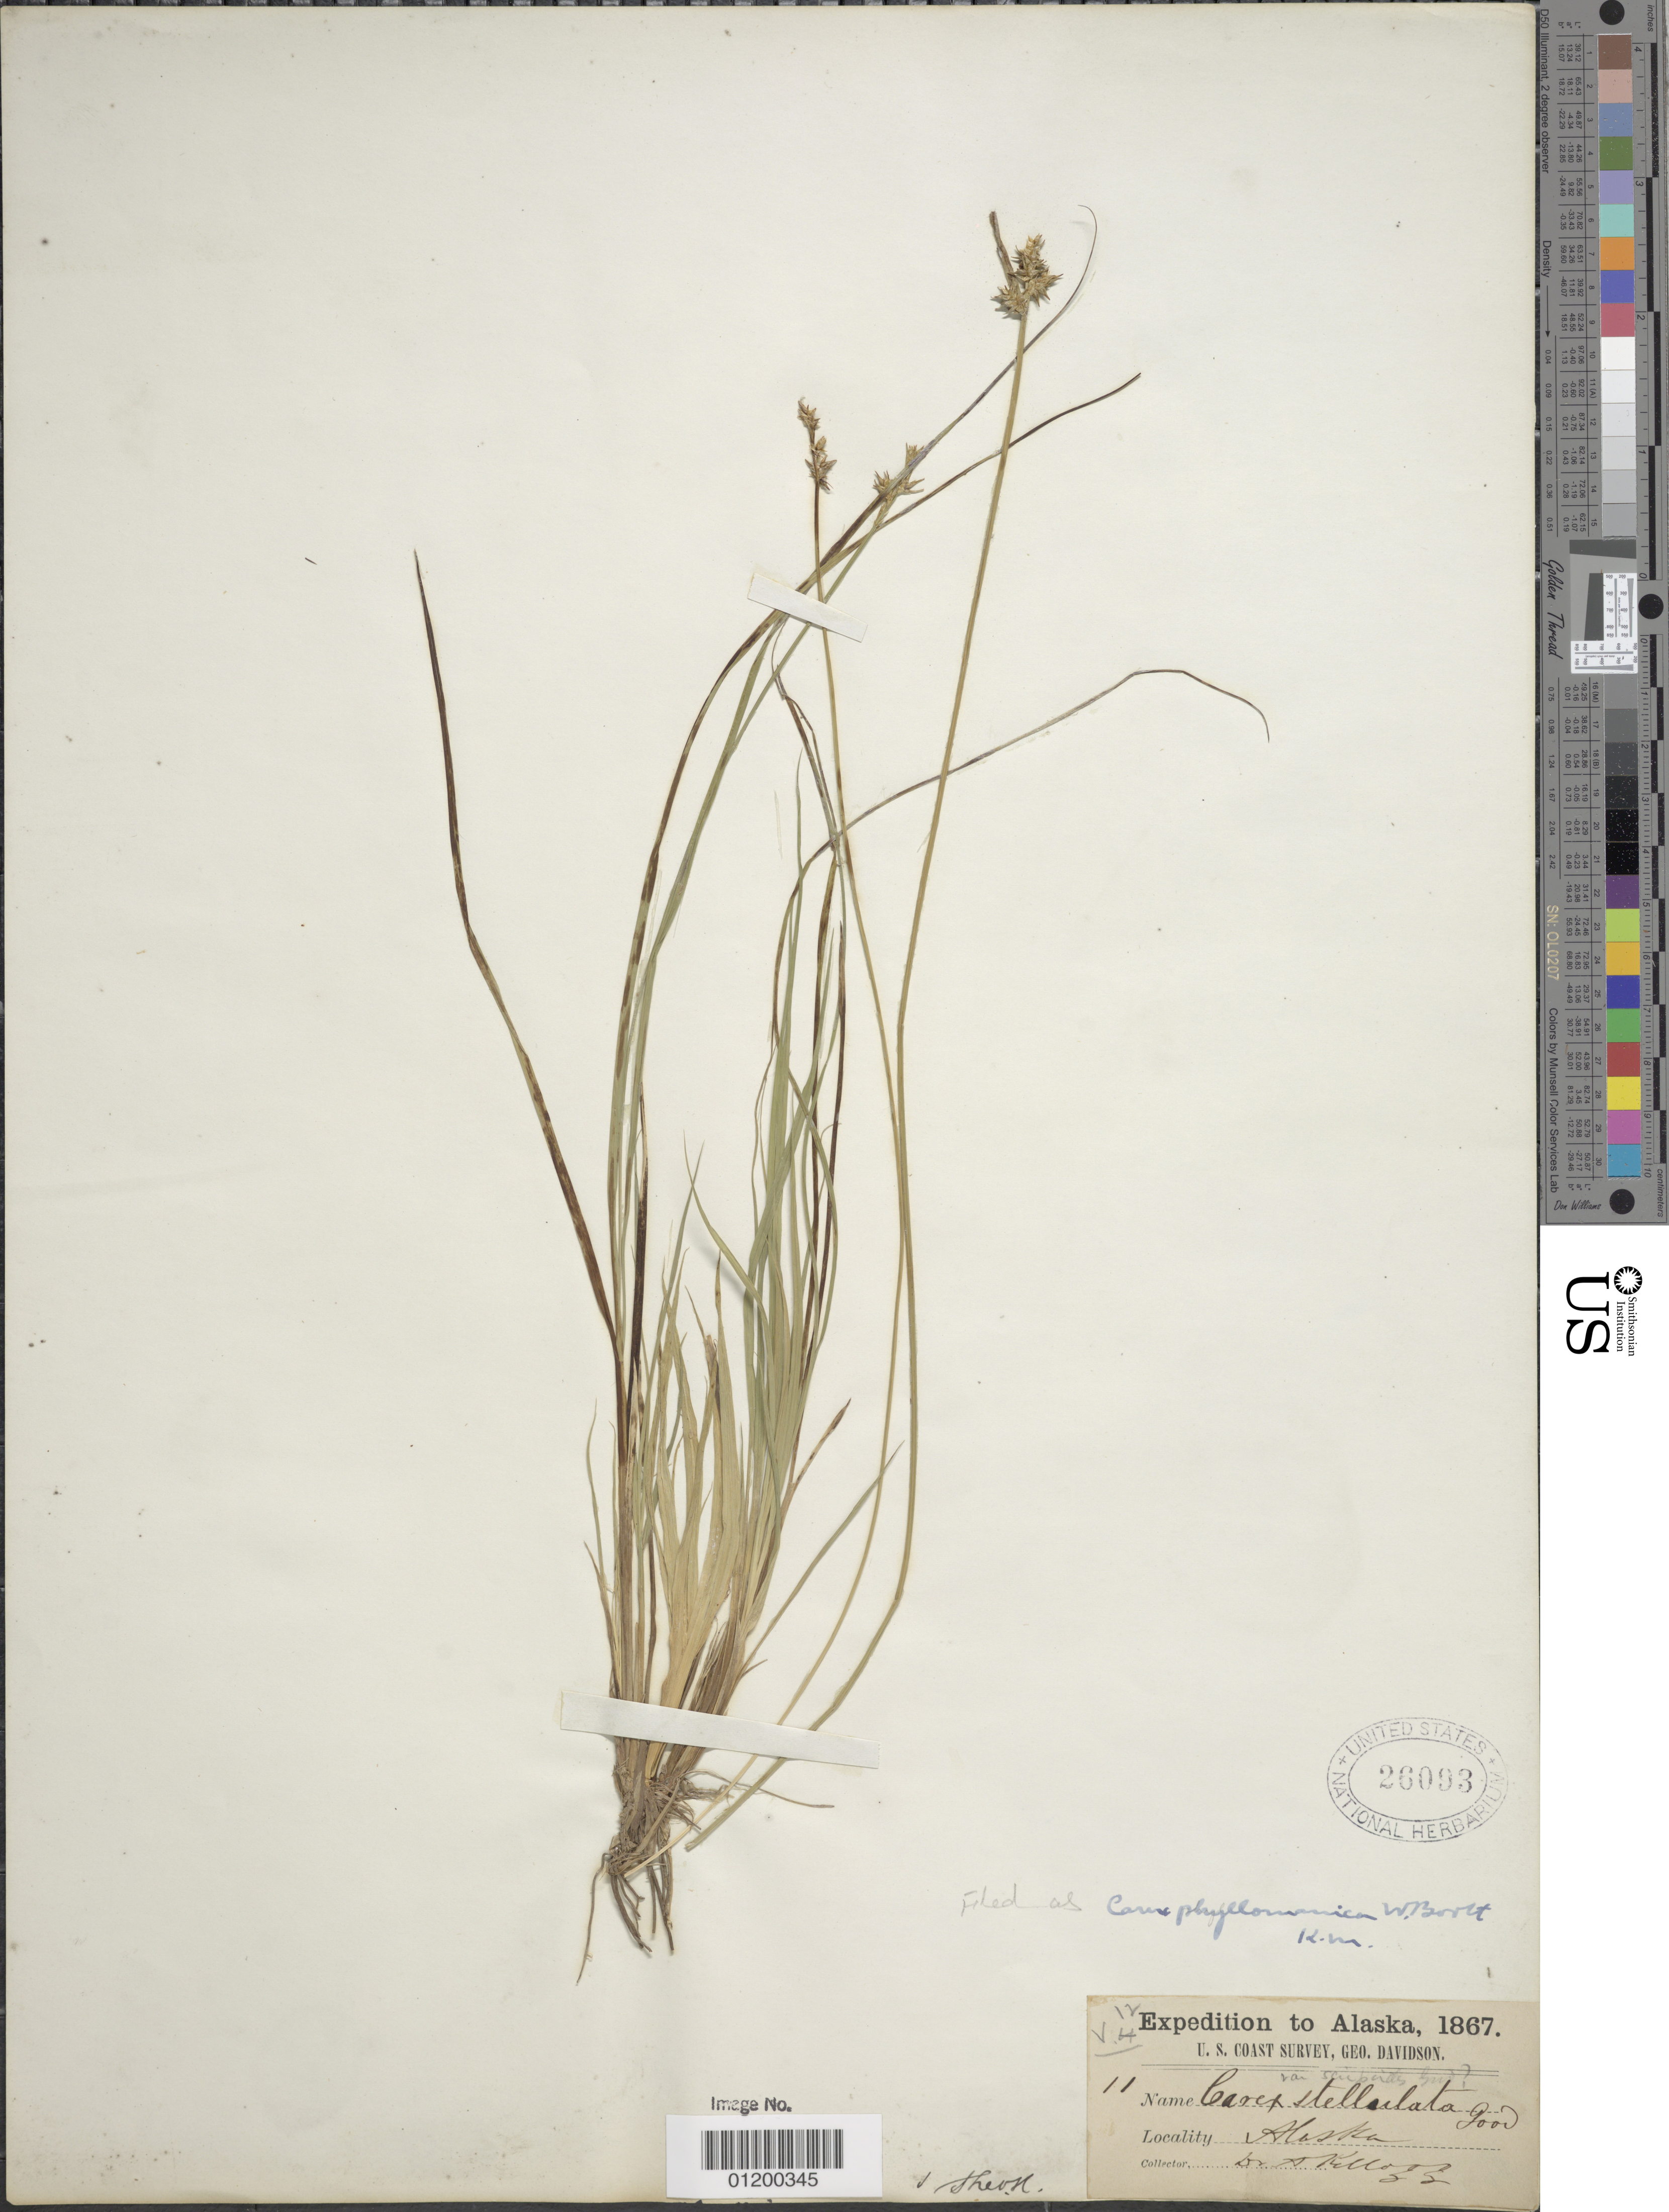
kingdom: Plantae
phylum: Tracheophyta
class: Liliopsida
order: Poales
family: Cyperaceae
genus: Carex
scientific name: Carex echinata subsp. phyllomanica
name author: (W. Boott) Reznicek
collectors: A. Kellogg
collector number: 11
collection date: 1867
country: United States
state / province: Alaska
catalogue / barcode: US 26093